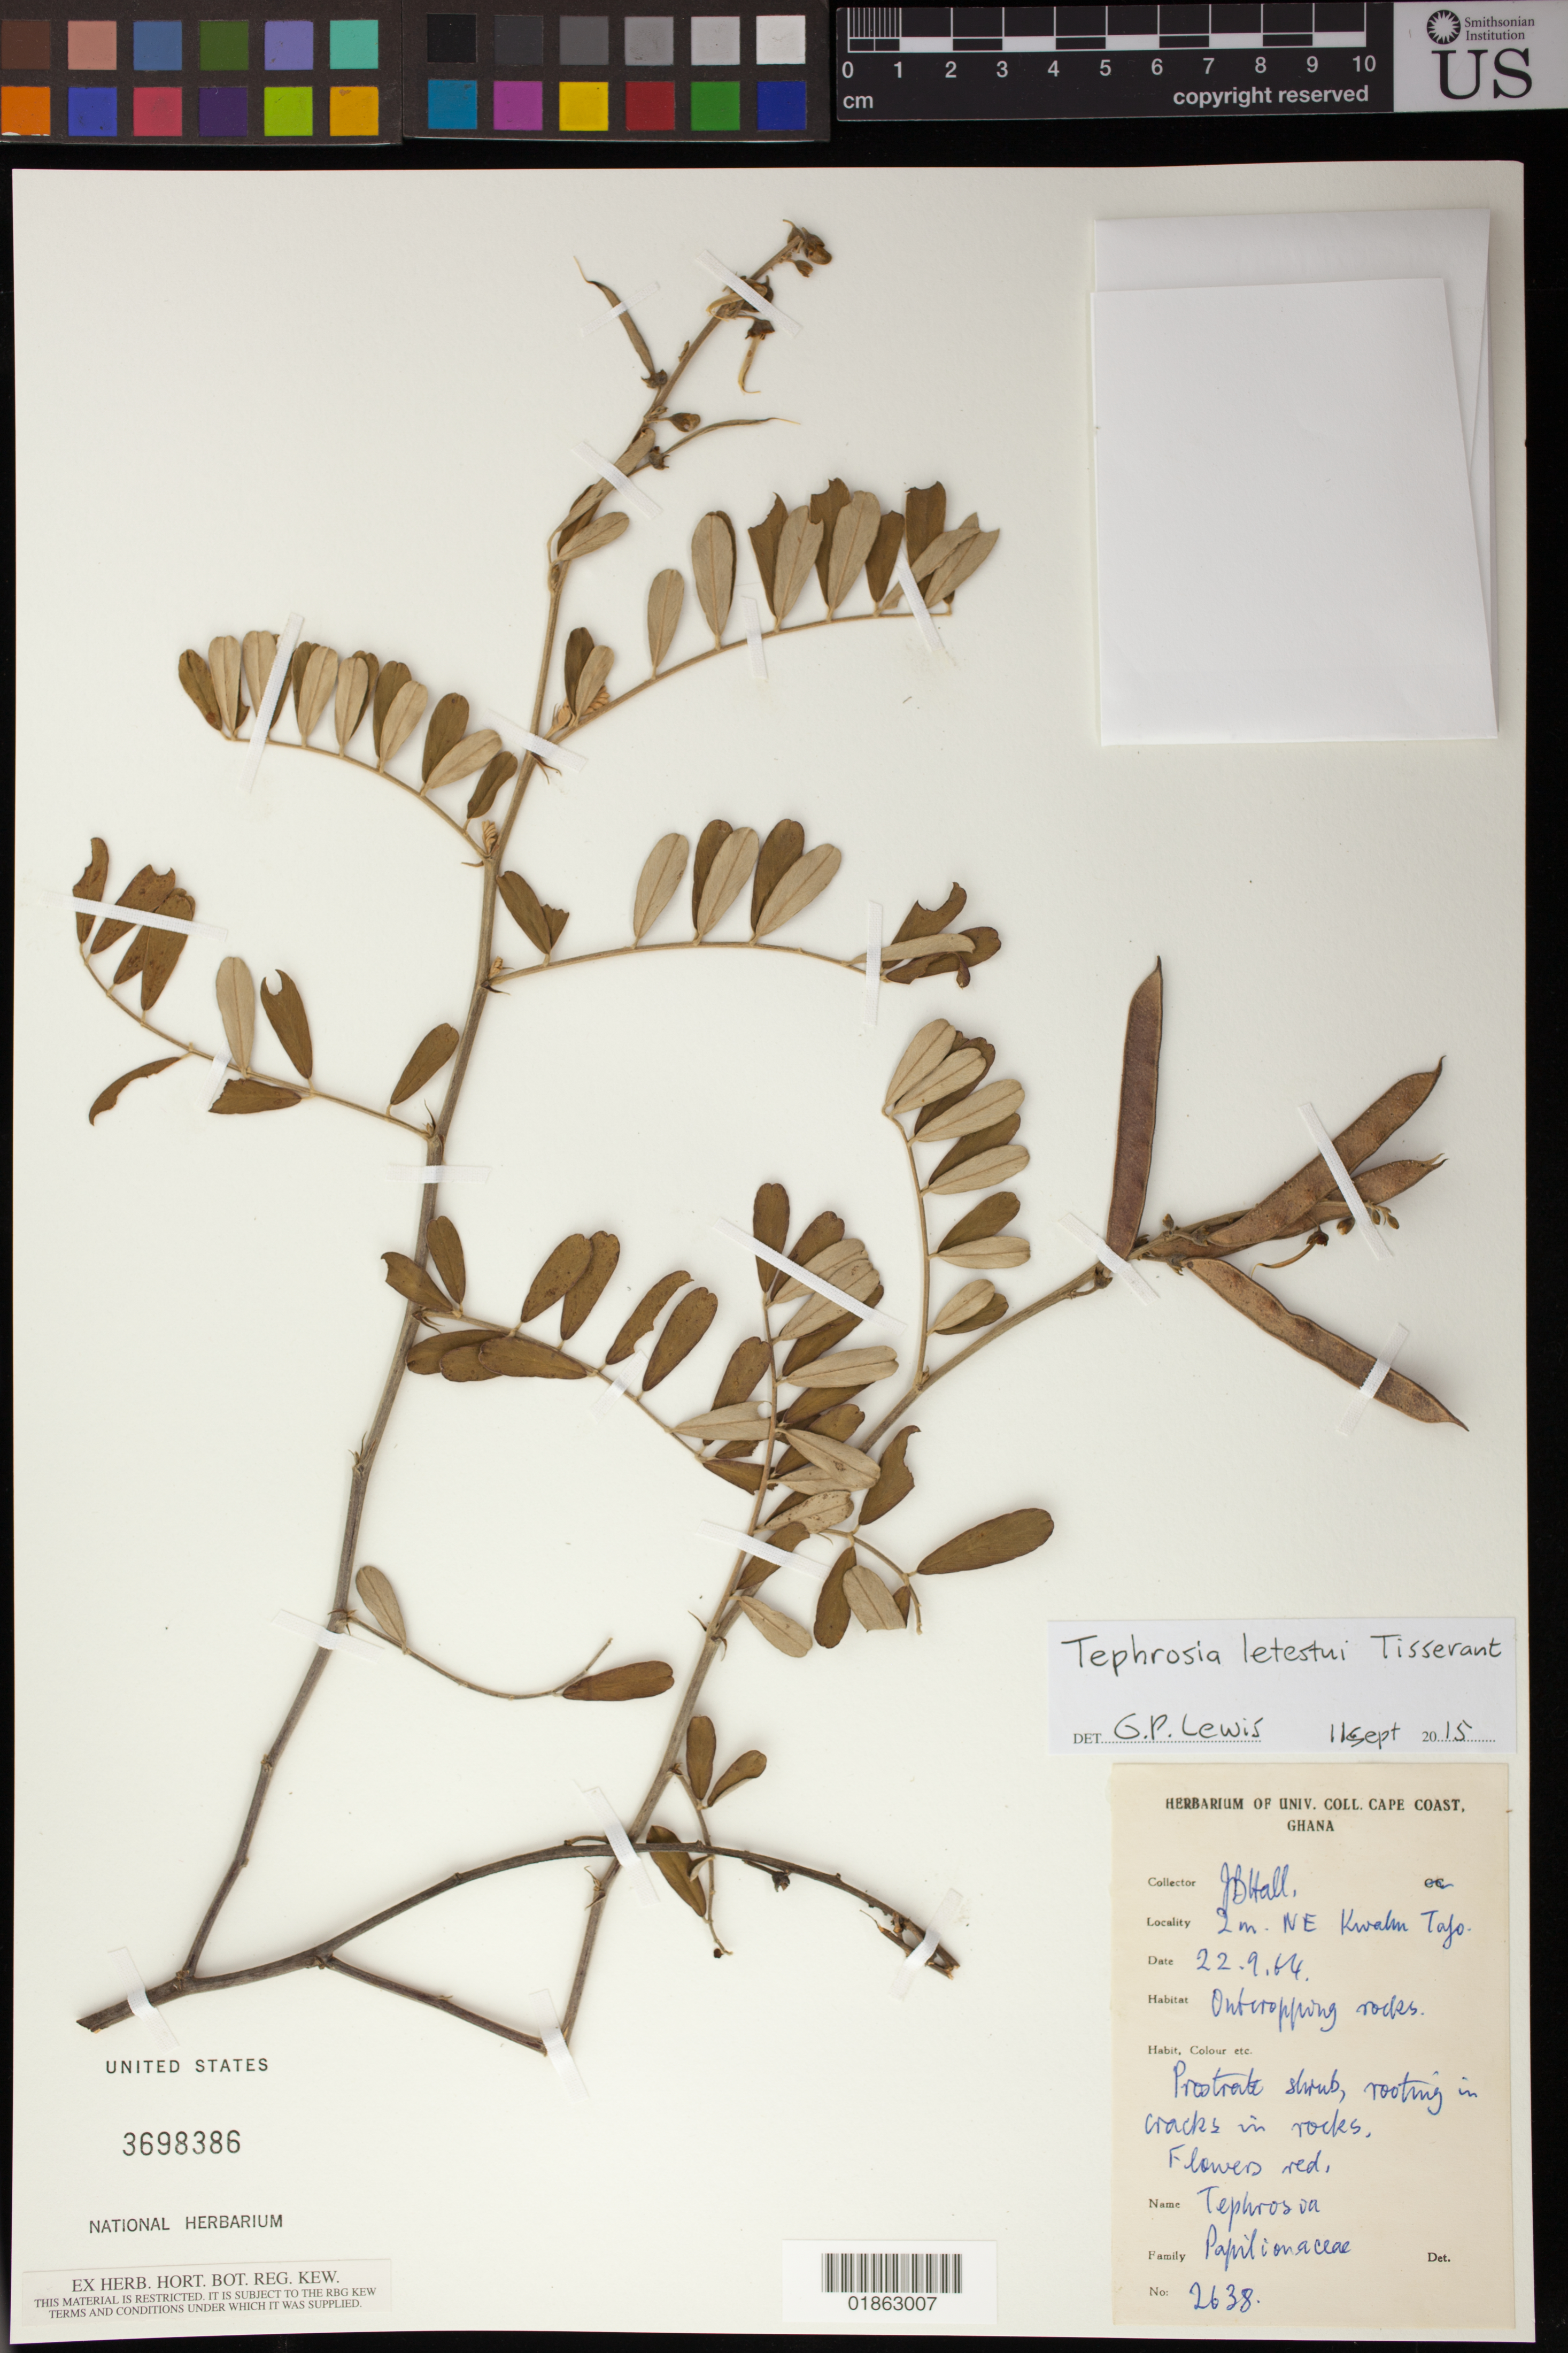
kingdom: Plantae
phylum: Tracheophyta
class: Magnoliopsida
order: Fabales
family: Fabaceae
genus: Tephrosia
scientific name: Tephrosia letestui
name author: Tisser.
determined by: Lewis, Gwilym P.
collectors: J. Hall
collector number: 2638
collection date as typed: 22.9.64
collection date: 1964-09-22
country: Ghana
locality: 2 m. NE Kwahu Tafo.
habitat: Outcropping rocks, rooting in cracks in rocks.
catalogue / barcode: US 3698386